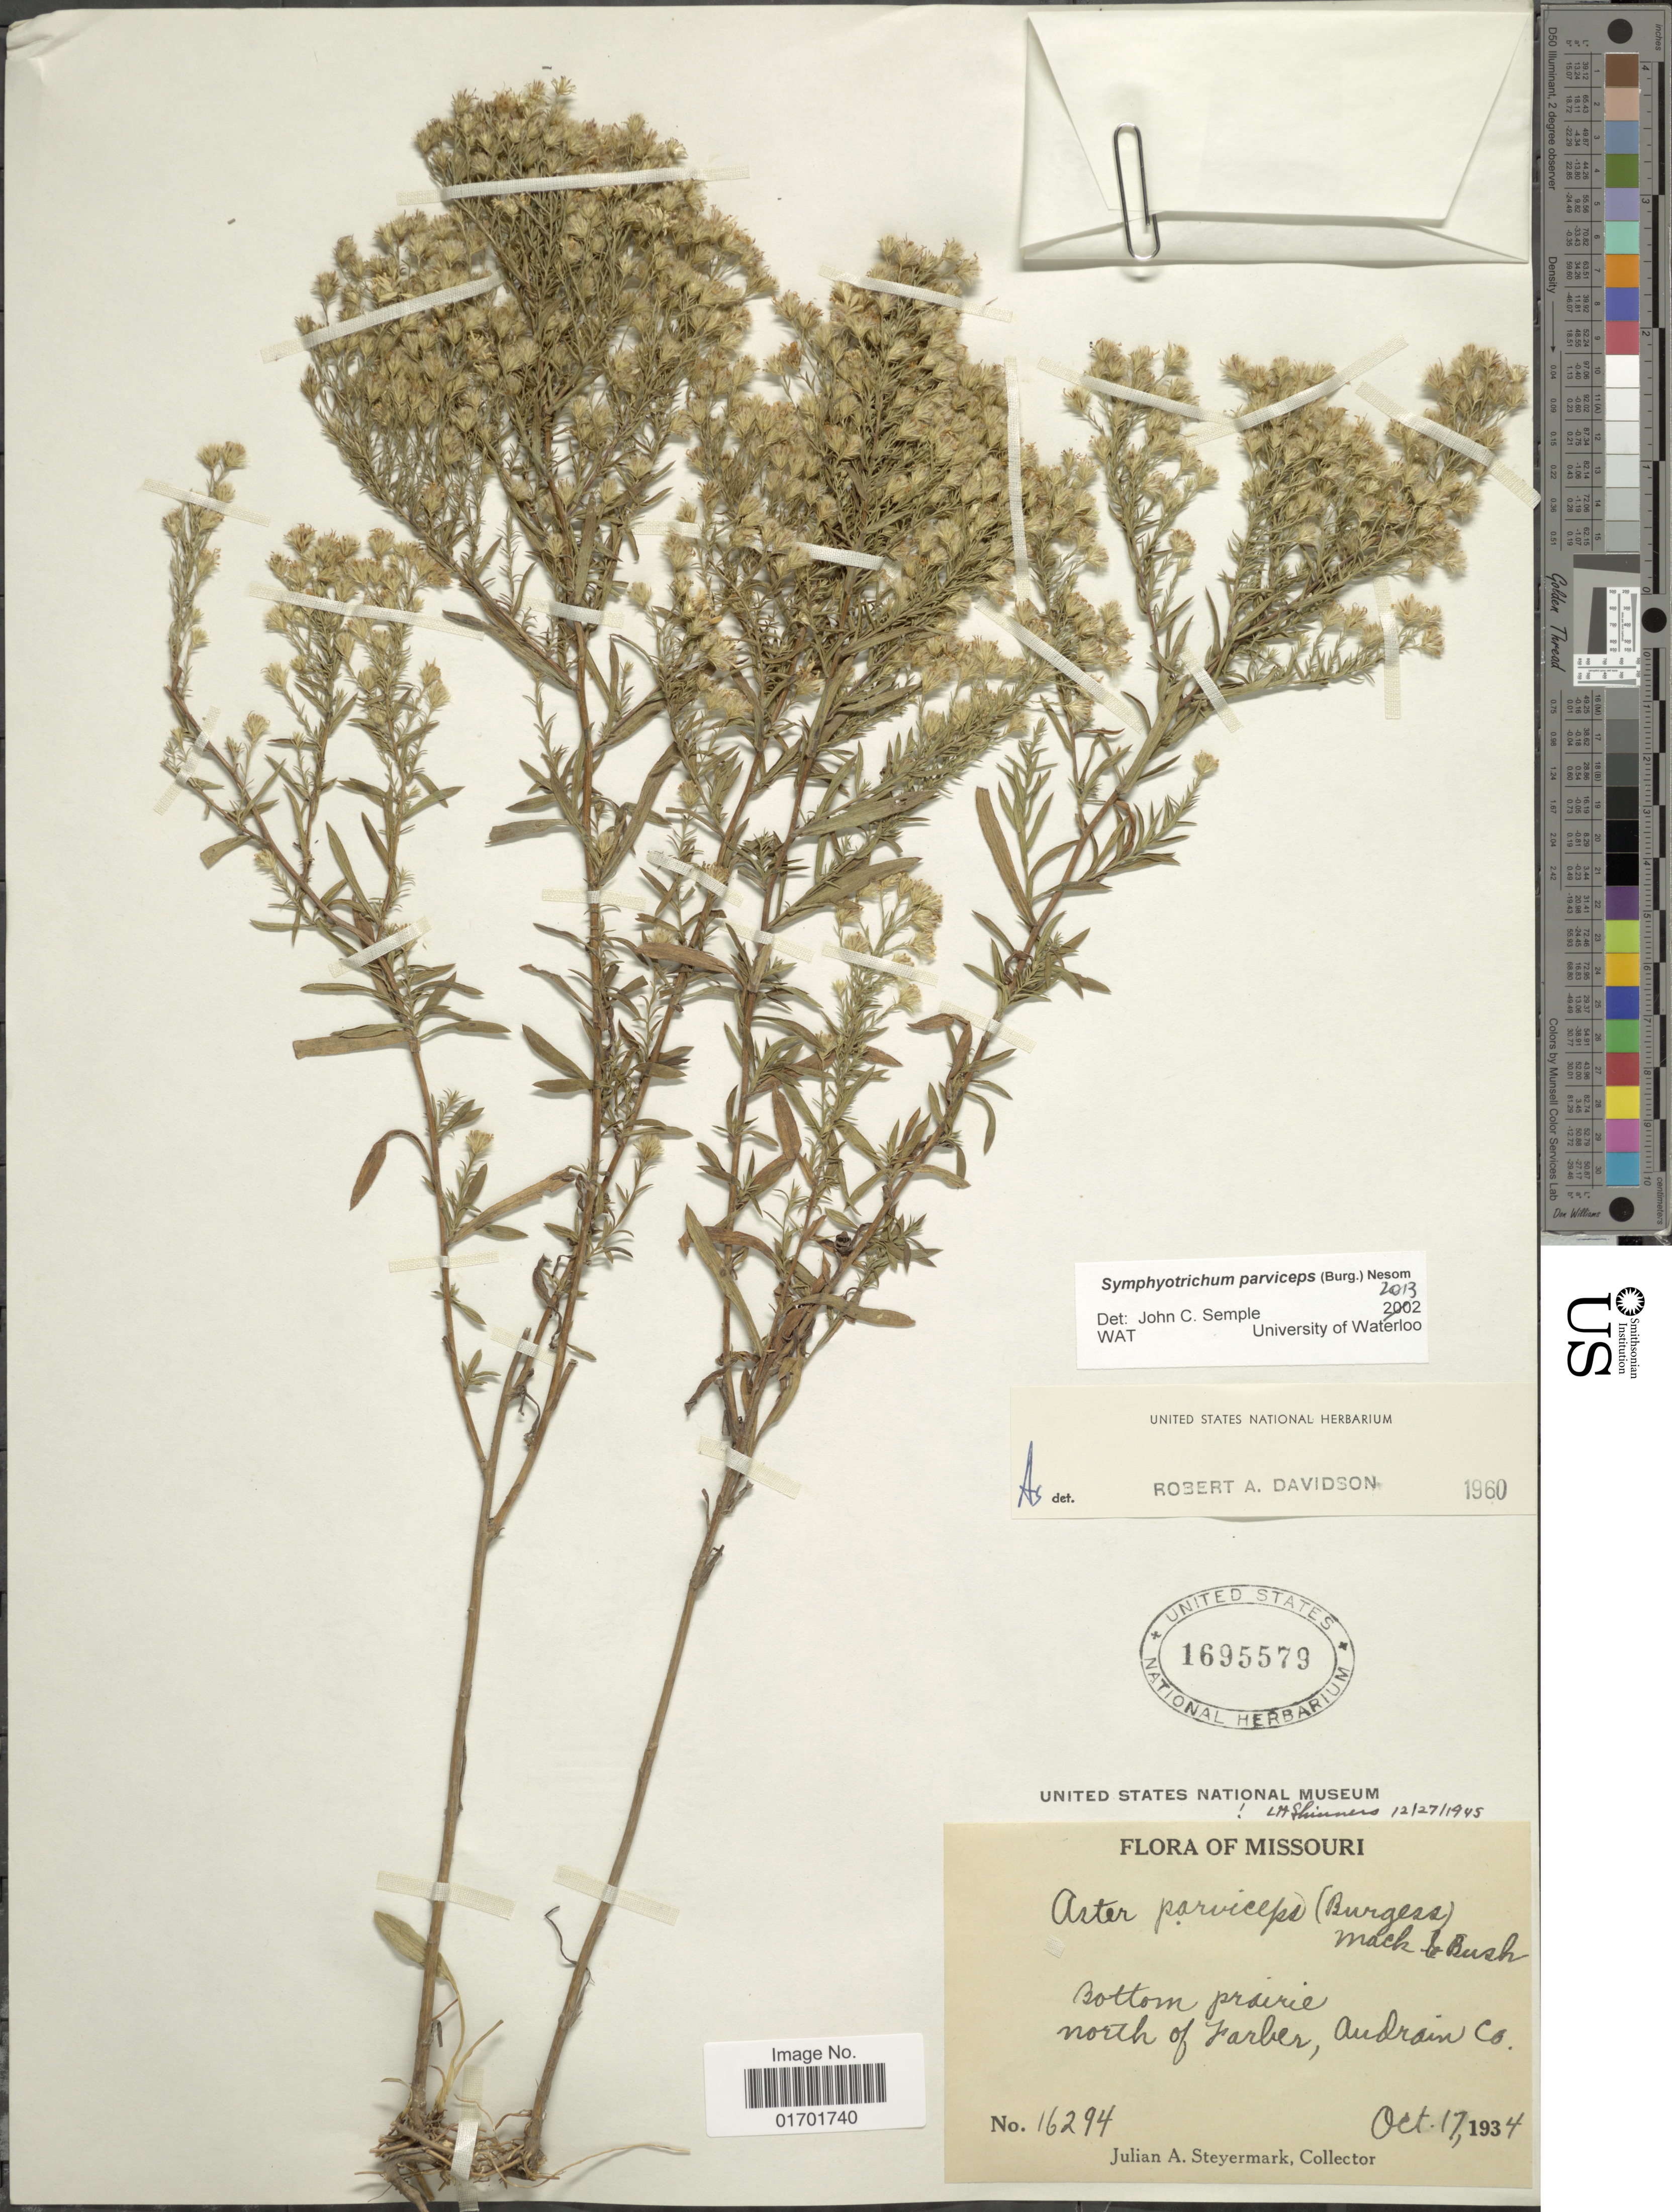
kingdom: Plantae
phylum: Tracheophyta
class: Magnoliopsida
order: Asterales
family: Asteraceae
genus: Symphyotrichum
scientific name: Symphyotrichum parviceps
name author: G.L. Nesom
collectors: J. Steyermark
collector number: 16294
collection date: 1934-10-17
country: United States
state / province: Missouri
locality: Bottom prairie, north of Farber, Audrain Co.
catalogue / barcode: US 1695579